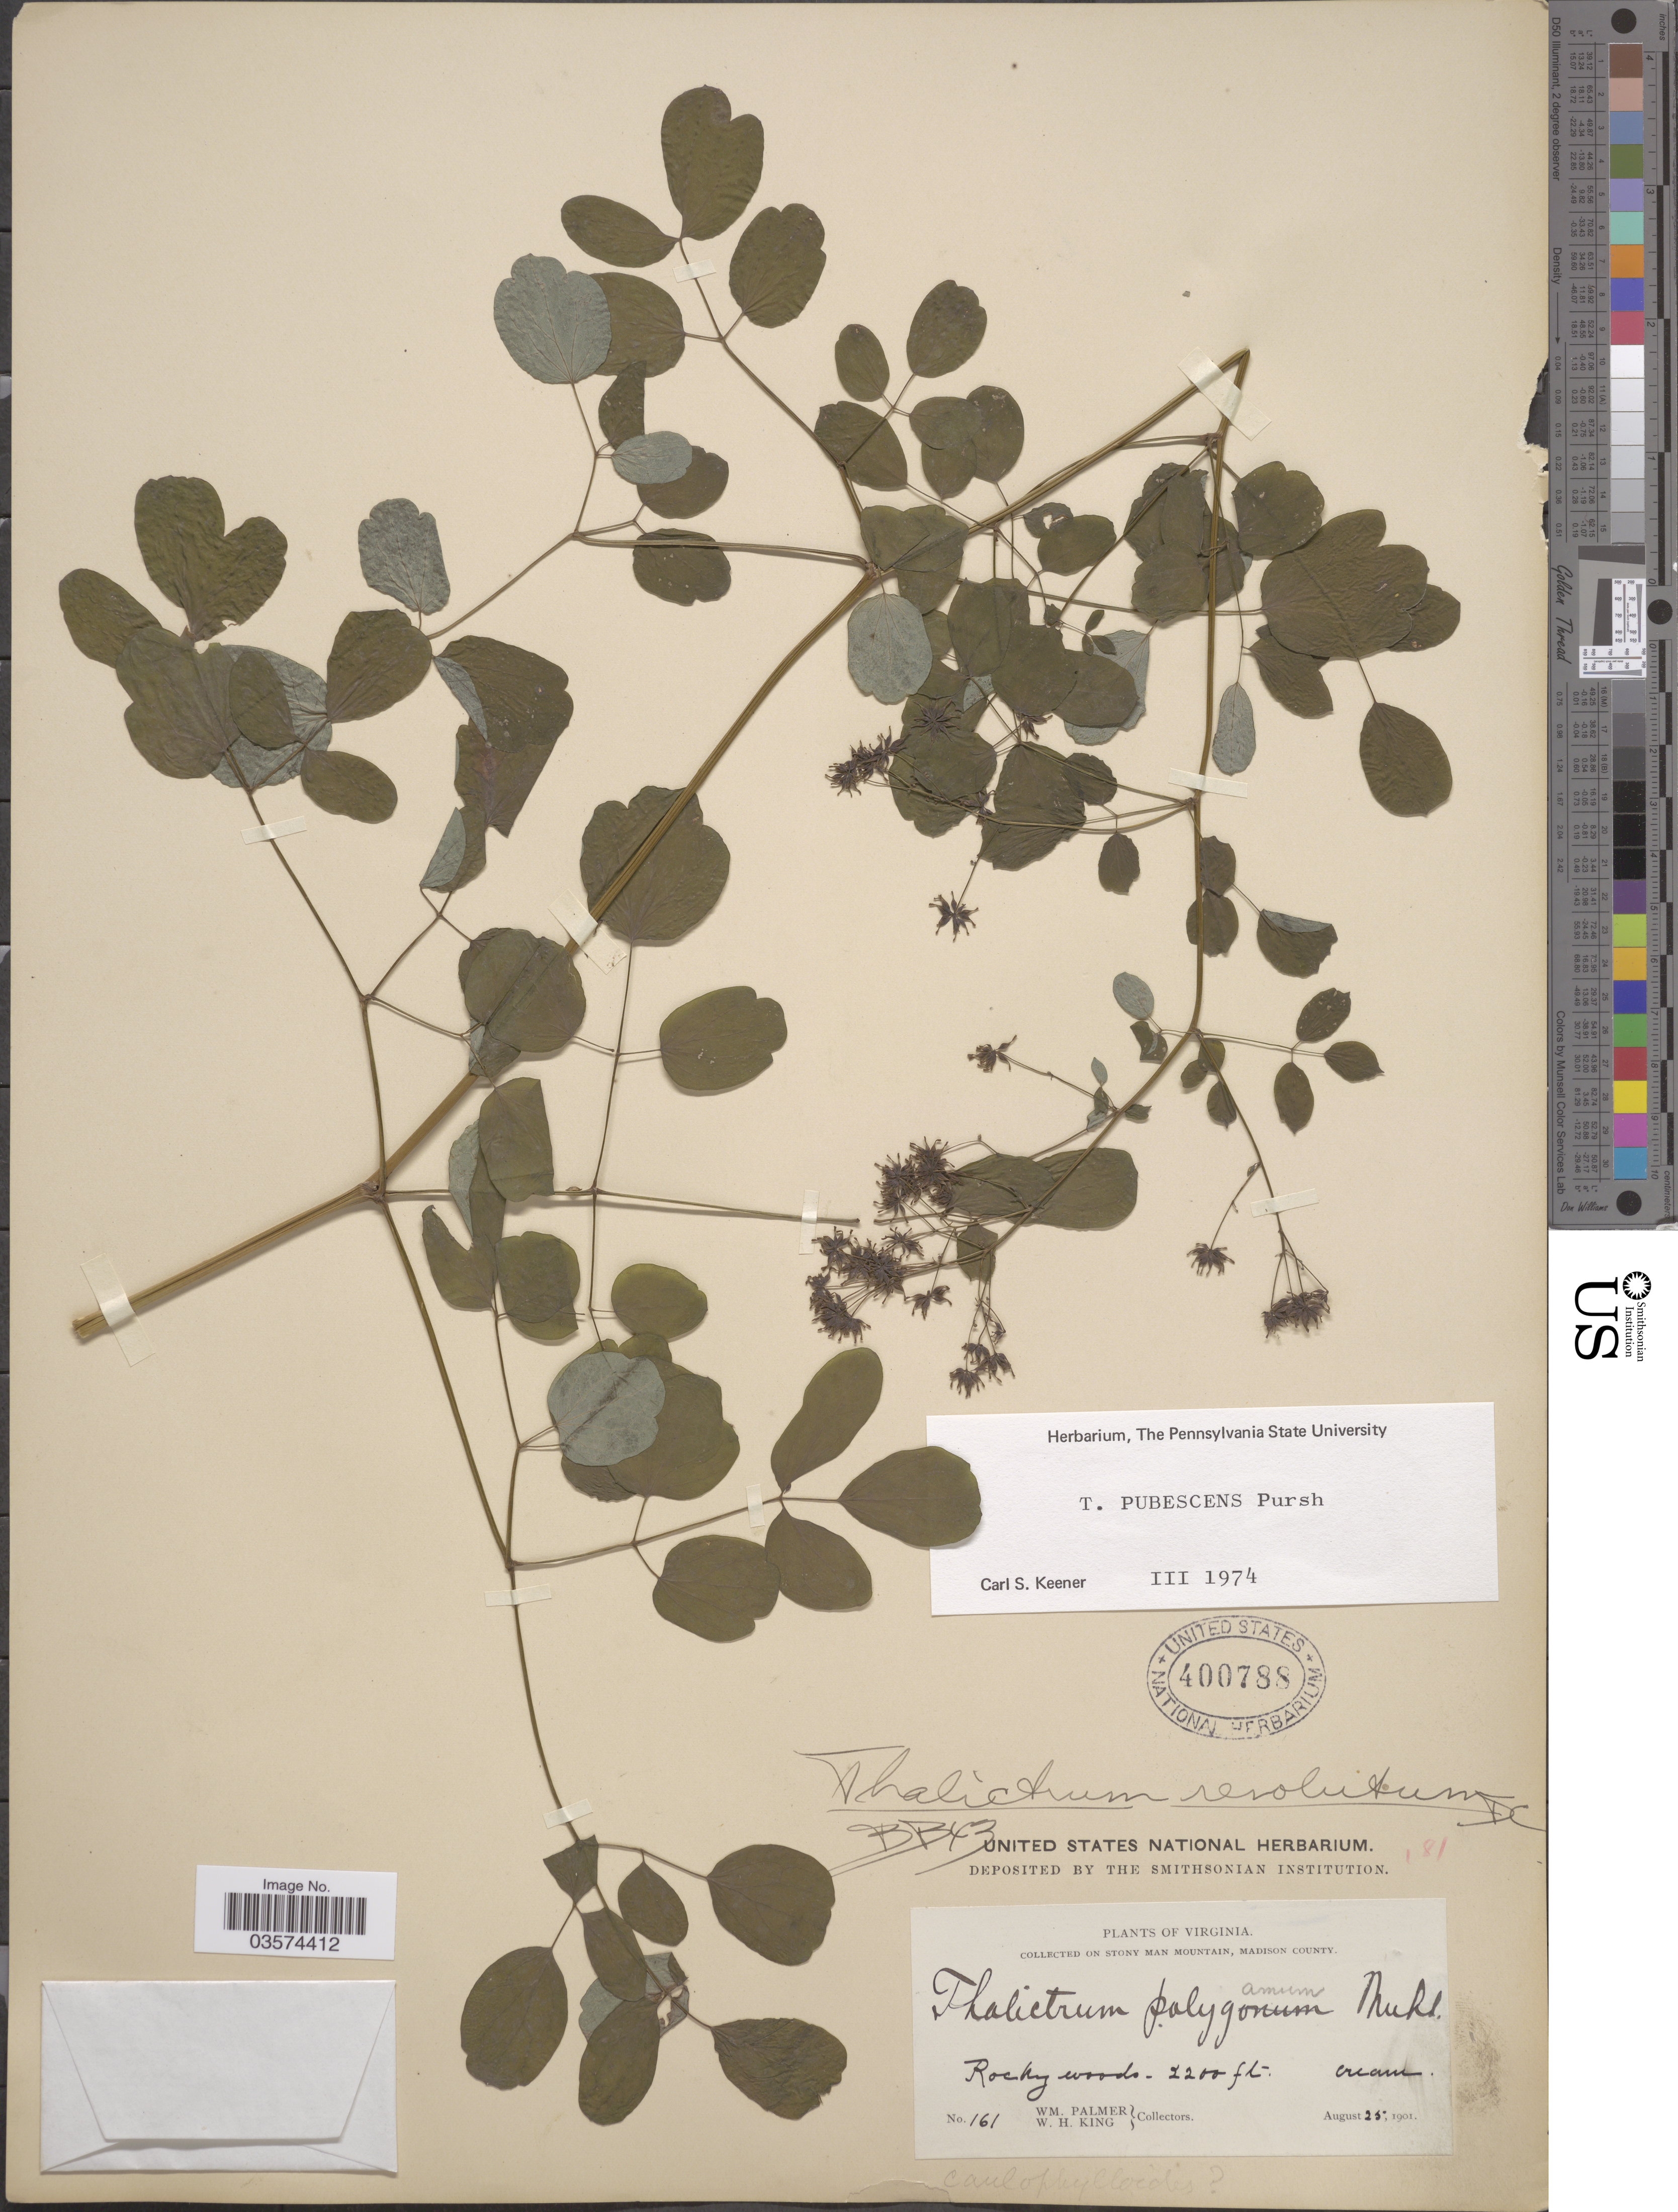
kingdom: Plantae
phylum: Tracheophyta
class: Magnoliopsida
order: Ranunculales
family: Ranunculaceae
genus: Thalictrum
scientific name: Thalictrum pubescens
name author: Pursh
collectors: W. Palmer & W. H. King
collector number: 161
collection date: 1901-08-25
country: United States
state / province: Virginia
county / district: Madison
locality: Stony Man Mountain, Madison County. Rocky woods.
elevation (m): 671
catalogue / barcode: US 400788